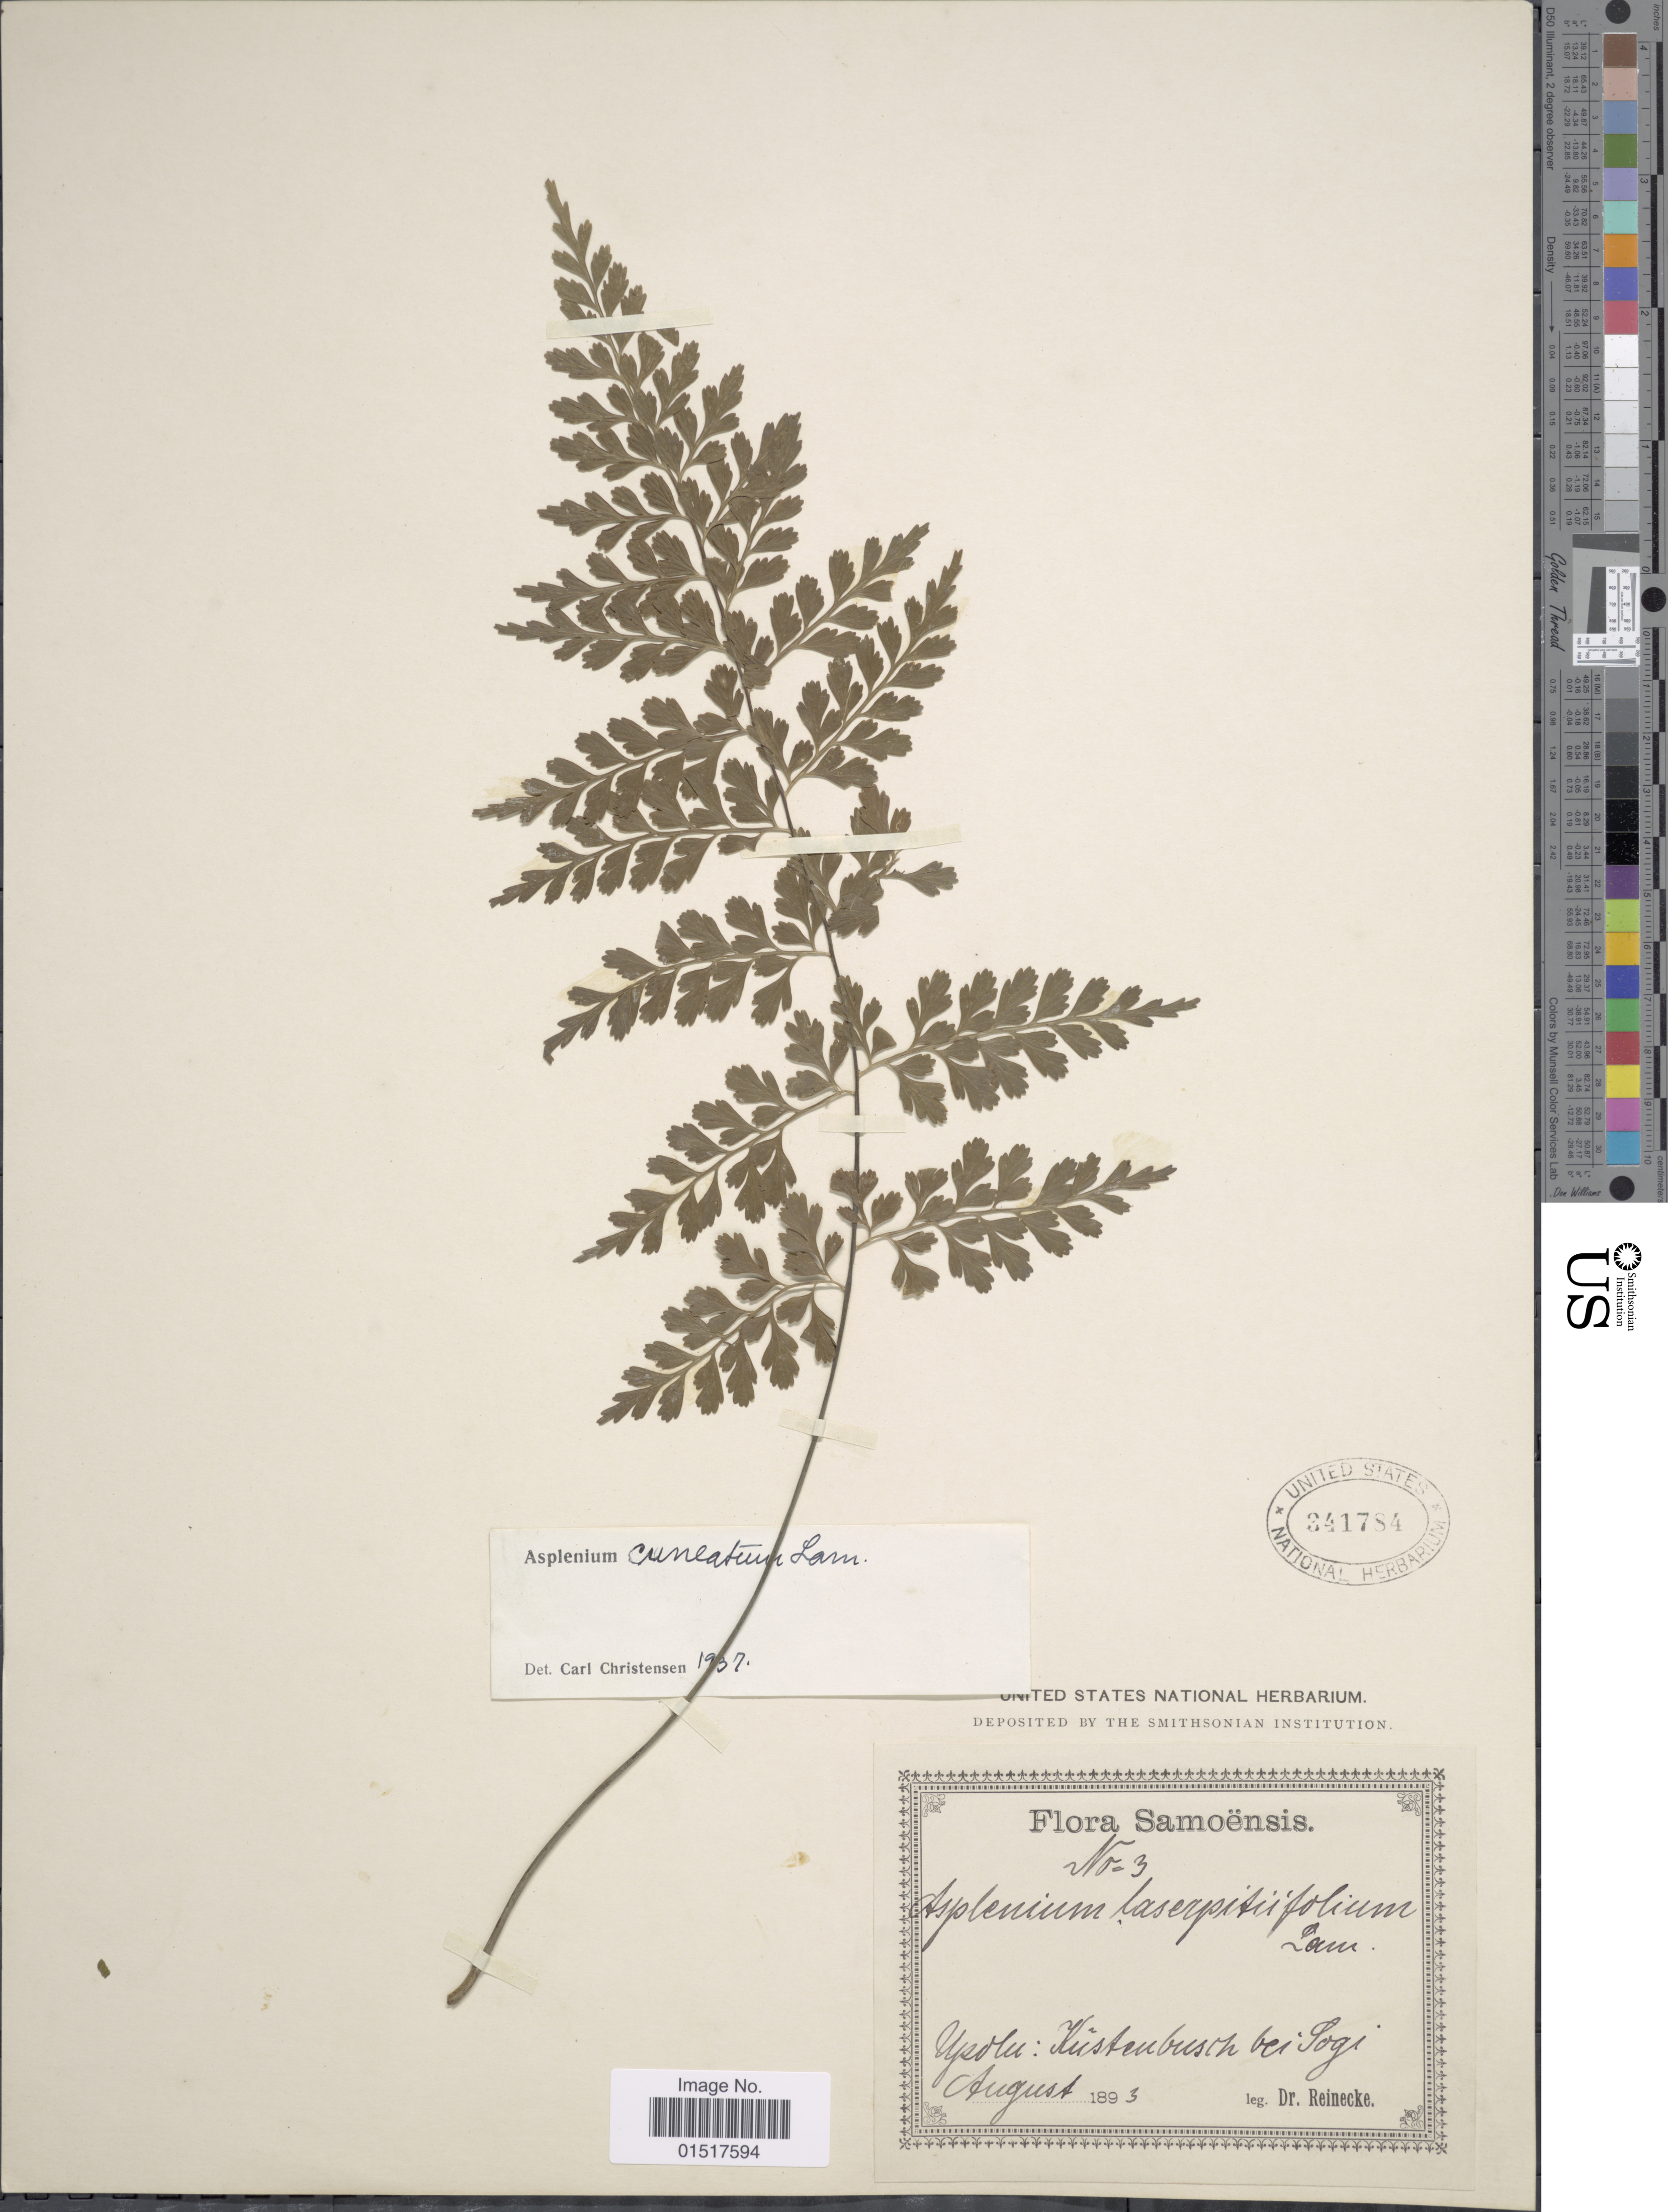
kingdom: Plantae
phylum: Tracheophyta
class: Polypodiopsida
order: Polypodiales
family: Aspleniaceae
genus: Asplenium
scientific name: Asplenium cuneatum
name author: Lam.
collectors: -- Reinecke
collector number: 3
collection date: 1893-08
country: Samoa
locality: Samoënsis. Upolu: Küstenbusch bei Sogi.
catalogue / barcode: US 341784